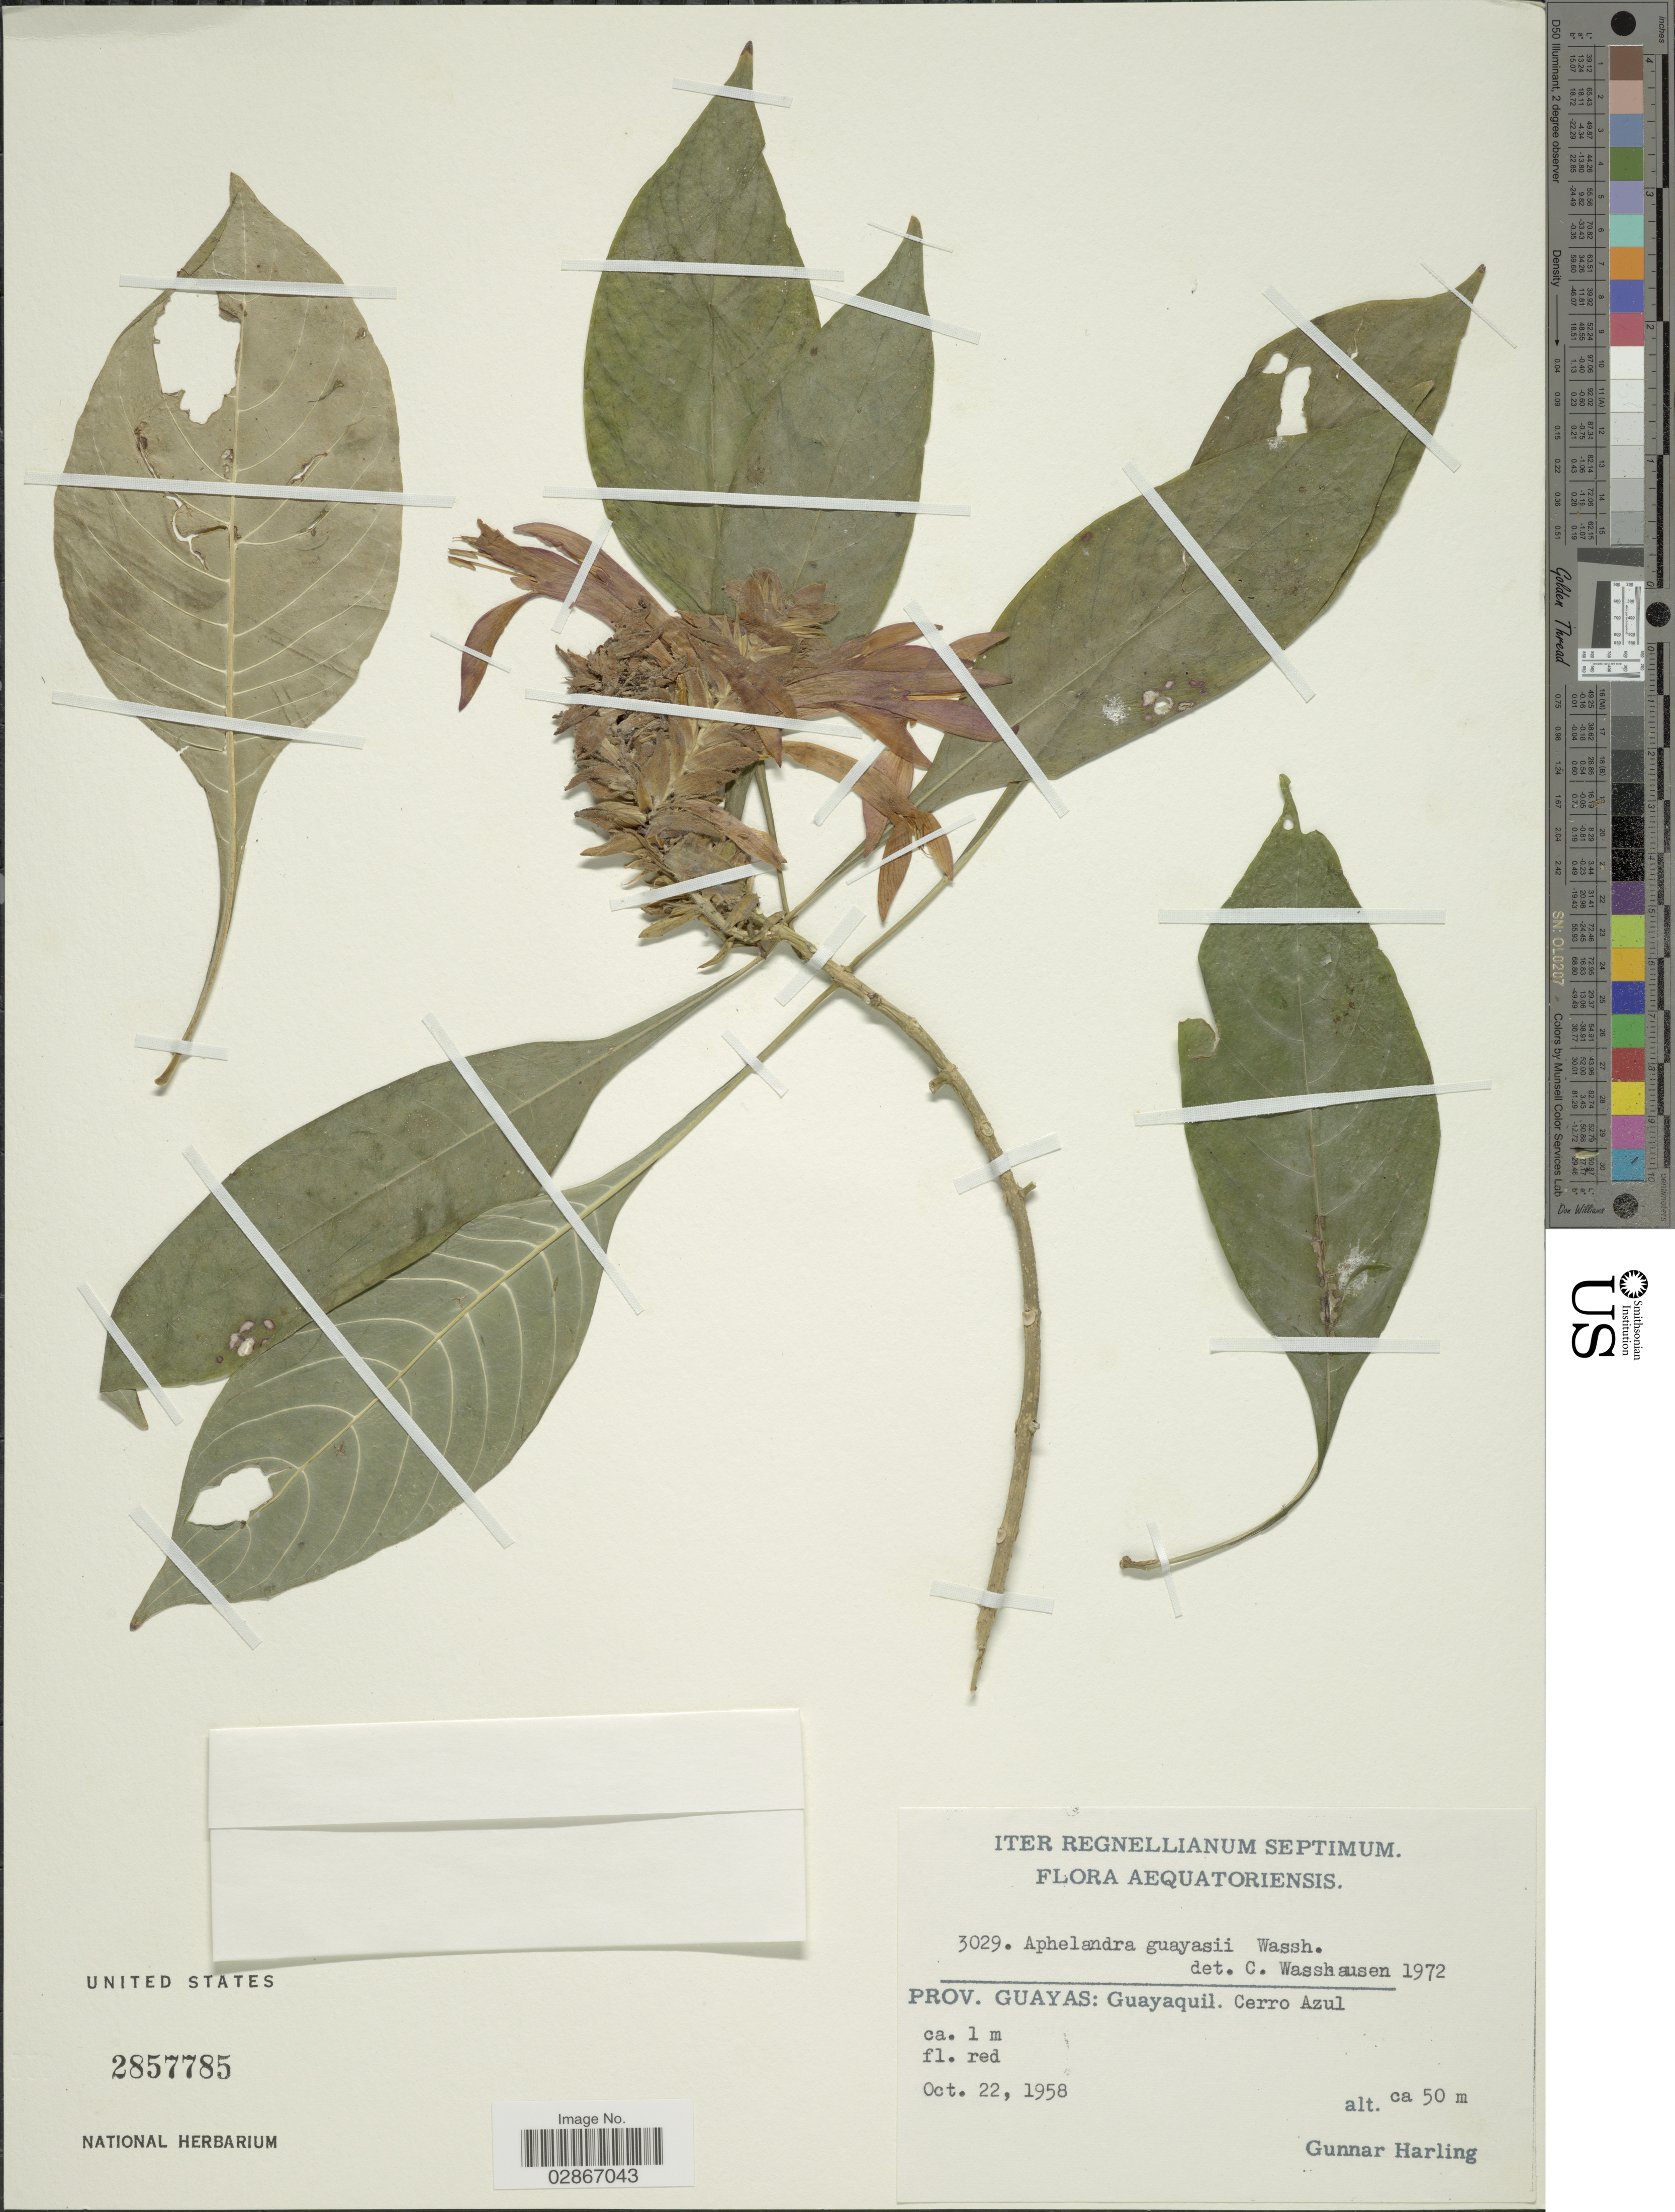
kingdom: Plantae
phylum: Tracheophyta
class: Magnoliopsida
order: Lamiales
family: Acanthaceae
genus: Aphelandra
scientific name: Aphelandra guayasii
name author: Wassh.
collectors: G. Harling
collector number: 3029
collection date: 1958-10-22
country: Ecuador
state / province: Guayas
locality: Guayaquil. Cerro Azul.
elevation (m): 50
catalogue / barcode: US 2857785